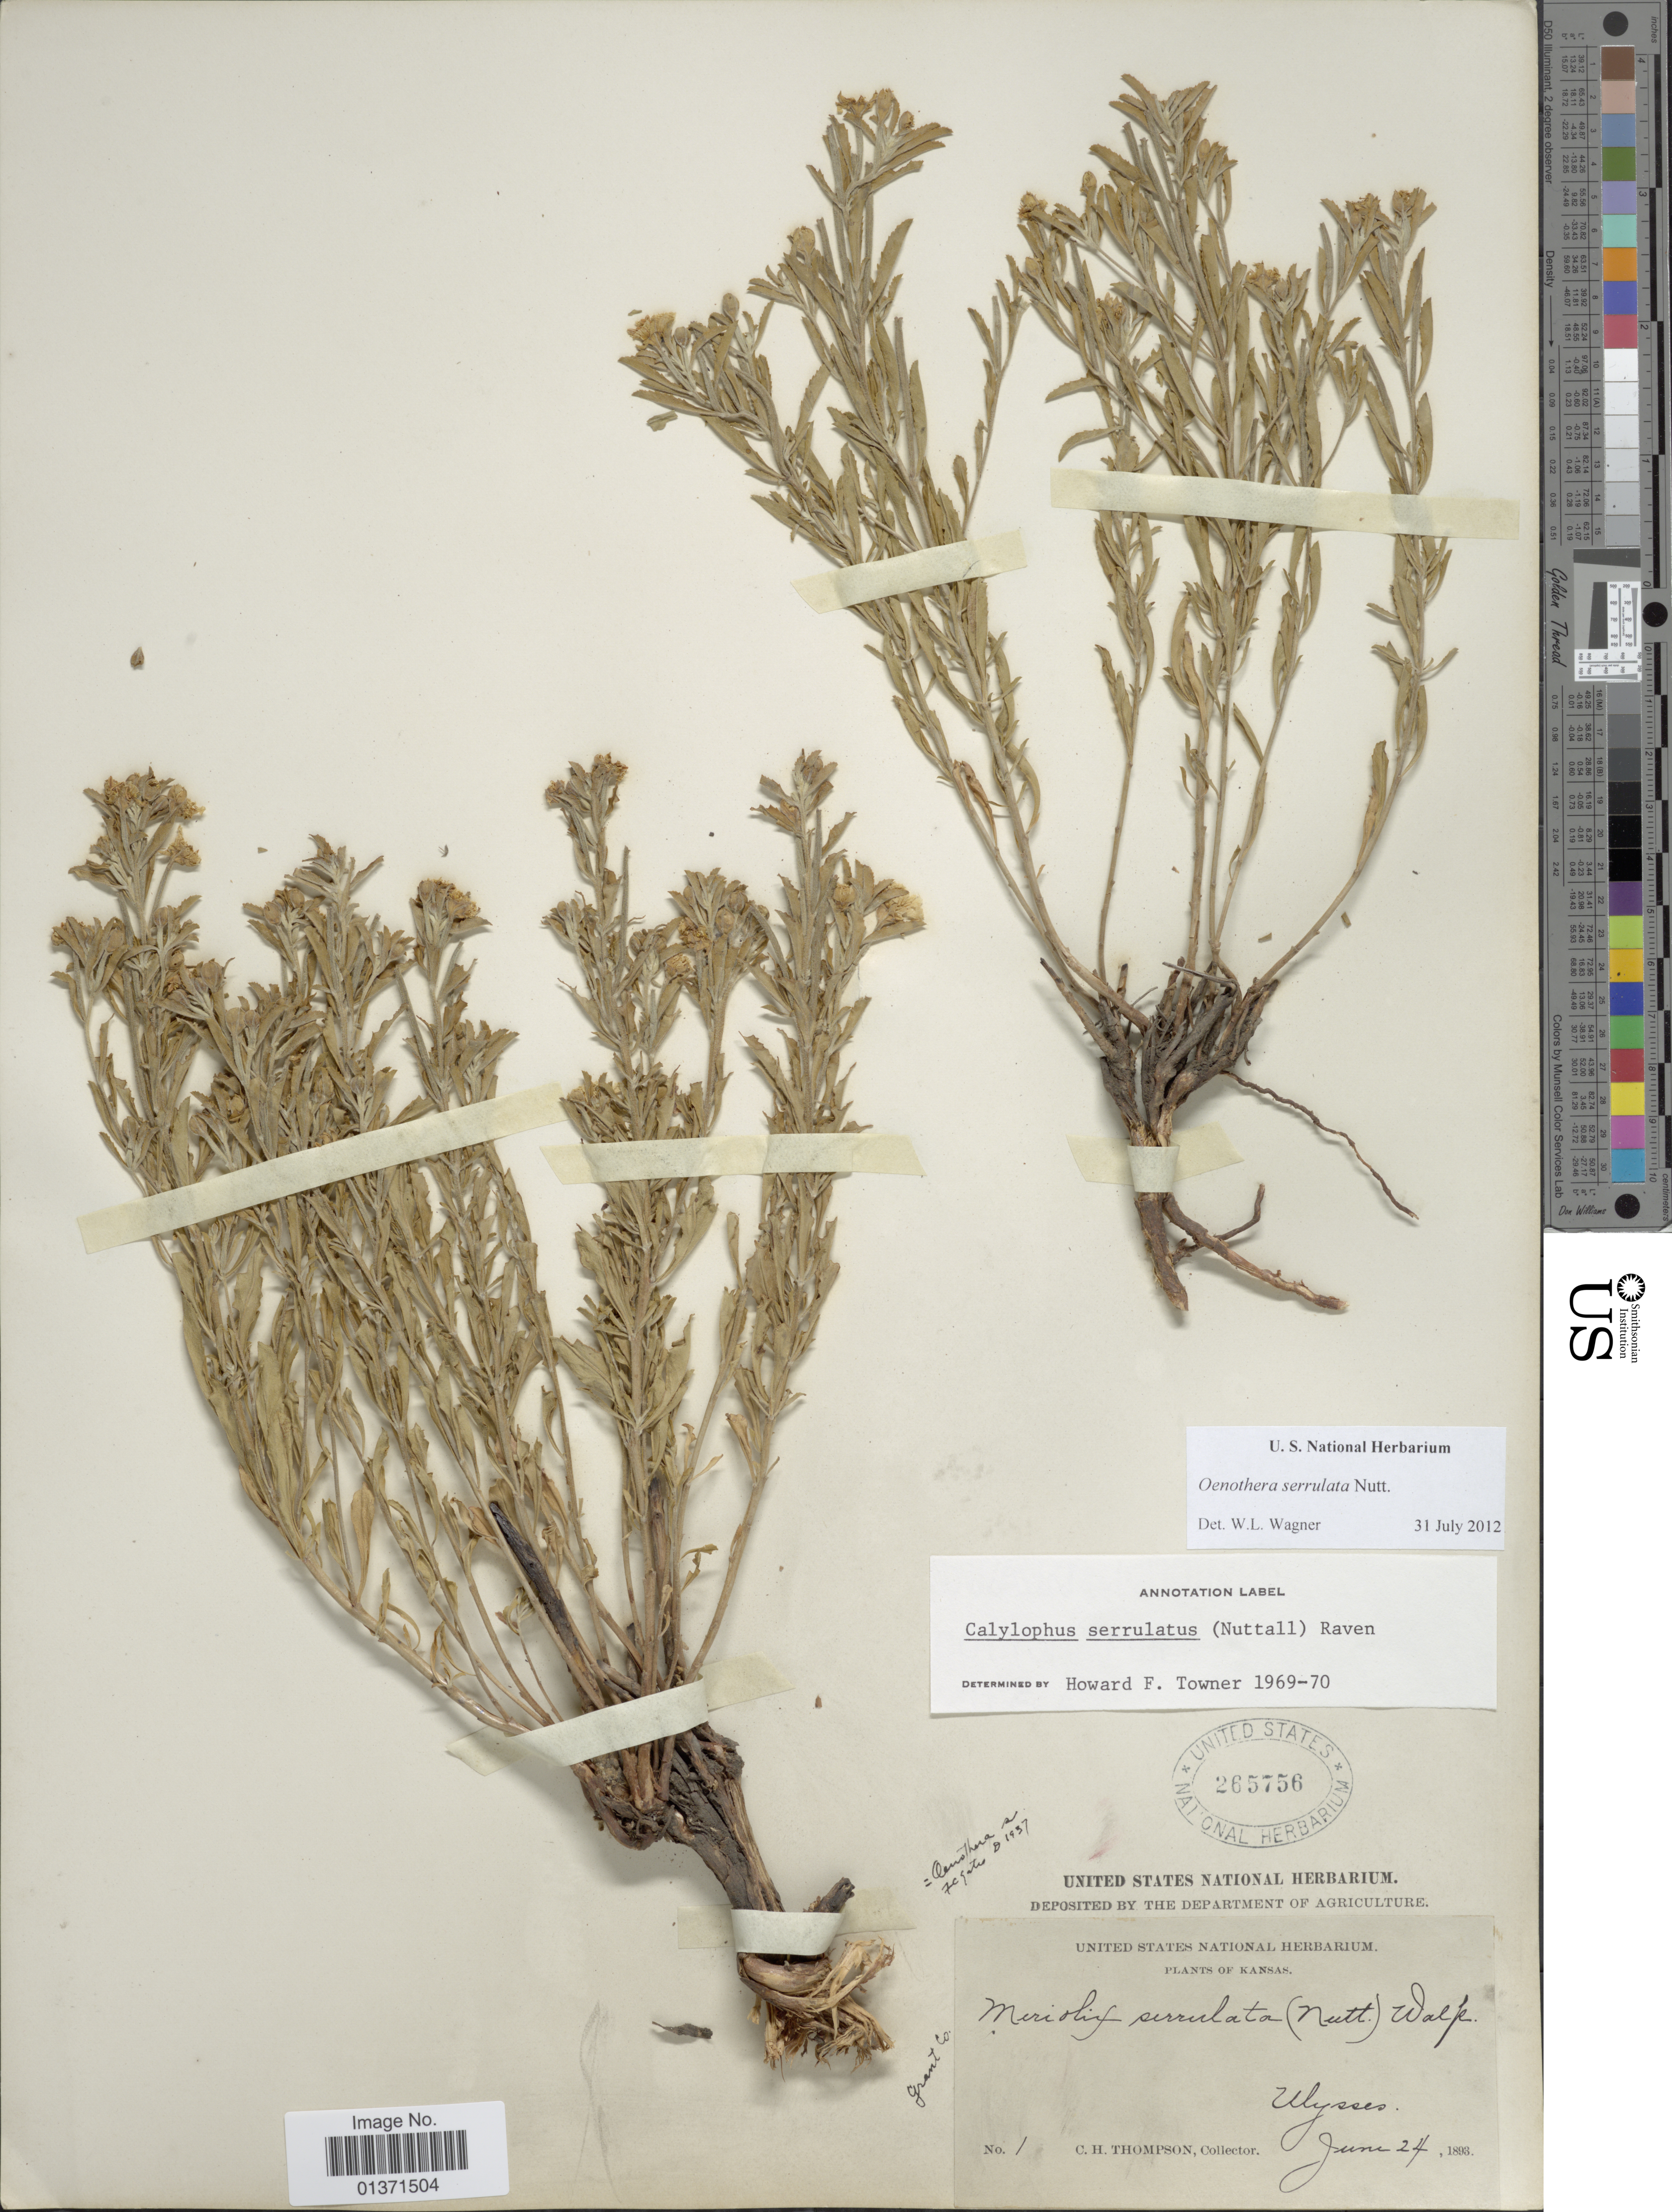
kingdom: Plantae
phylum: Tracheophyta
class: Magnoliopsida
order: Myrtales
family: Onagraceae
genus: Oenothera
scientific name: Oenothera serrulata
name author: Nutt.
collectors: C. H. Thompson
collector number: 1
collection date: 1893-06-24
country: United States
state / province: Kansas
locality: Ulysses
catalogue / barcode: US 265756